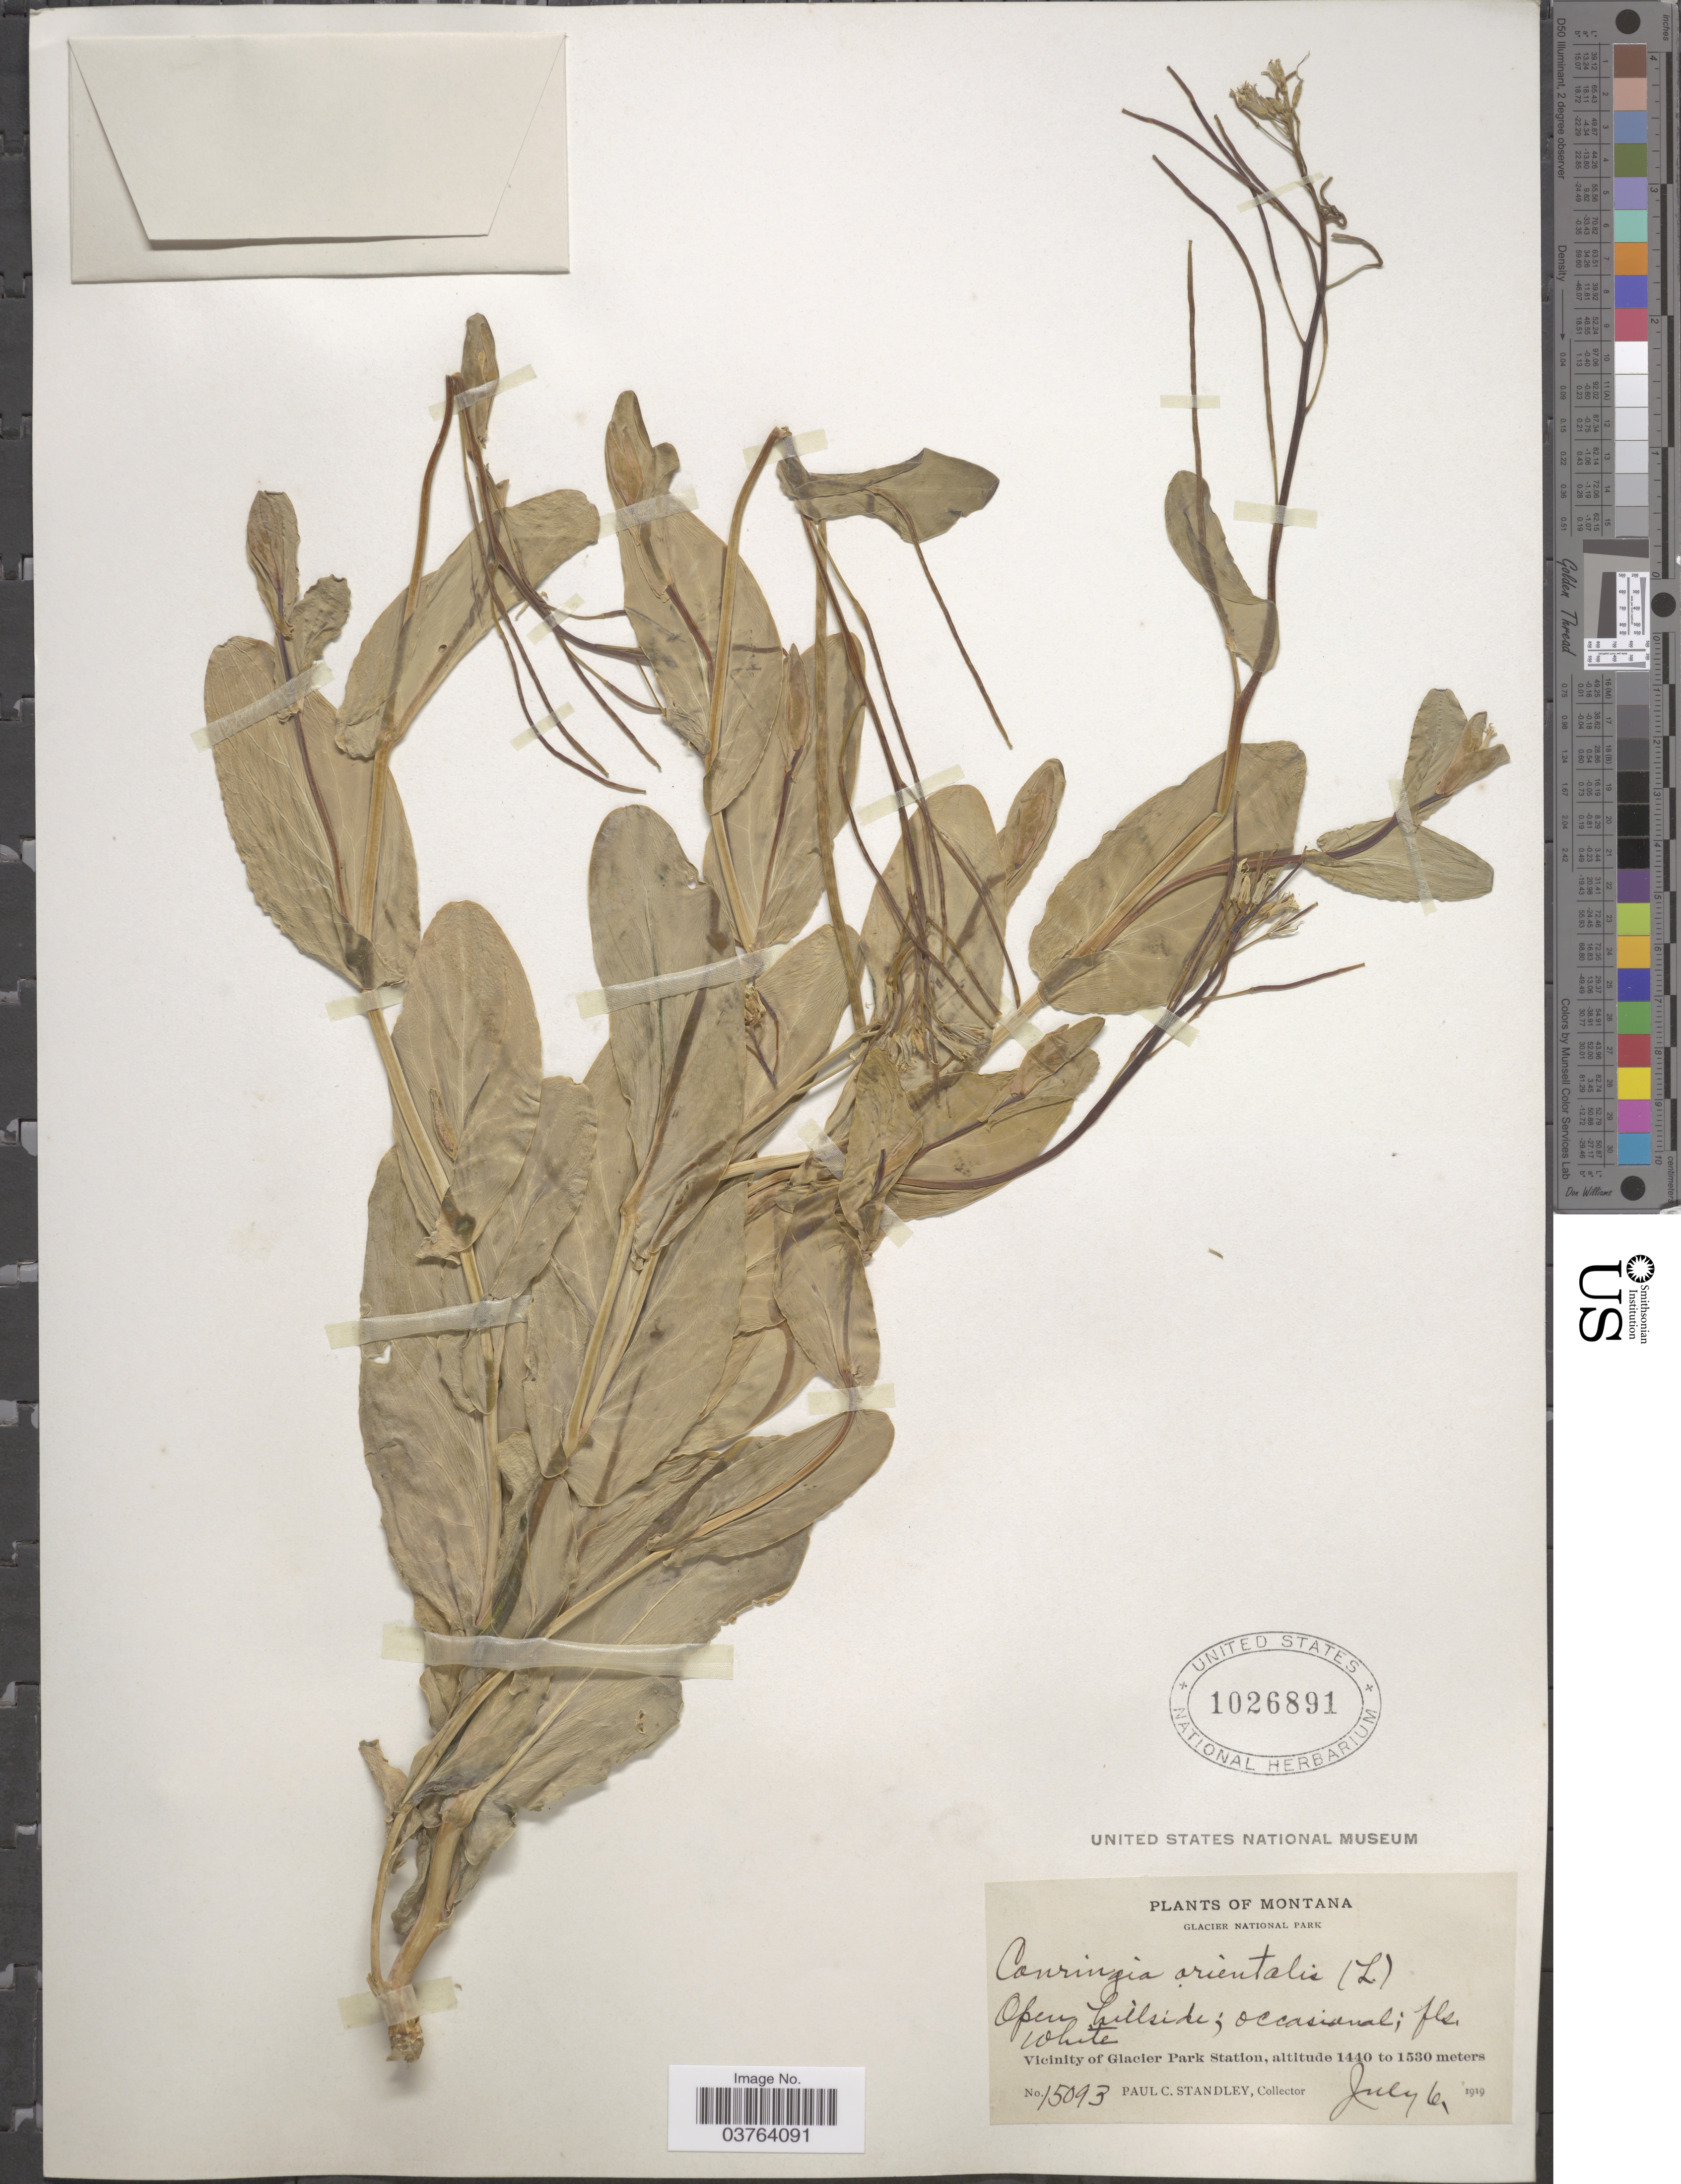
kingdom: Plantae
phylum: Tracheophyta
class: Magnoliopsida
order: Brassicales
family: Brassicaceae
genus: Conringia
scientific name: Conringia orientalis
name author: (L.) C. Presl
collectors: P. C. Standley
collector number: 15093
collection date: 1919-07-06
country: United States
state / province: Montana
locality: Glacier National Park. Vicinity of Glacier Park Station.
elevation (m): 1440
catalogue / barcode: US 1026891